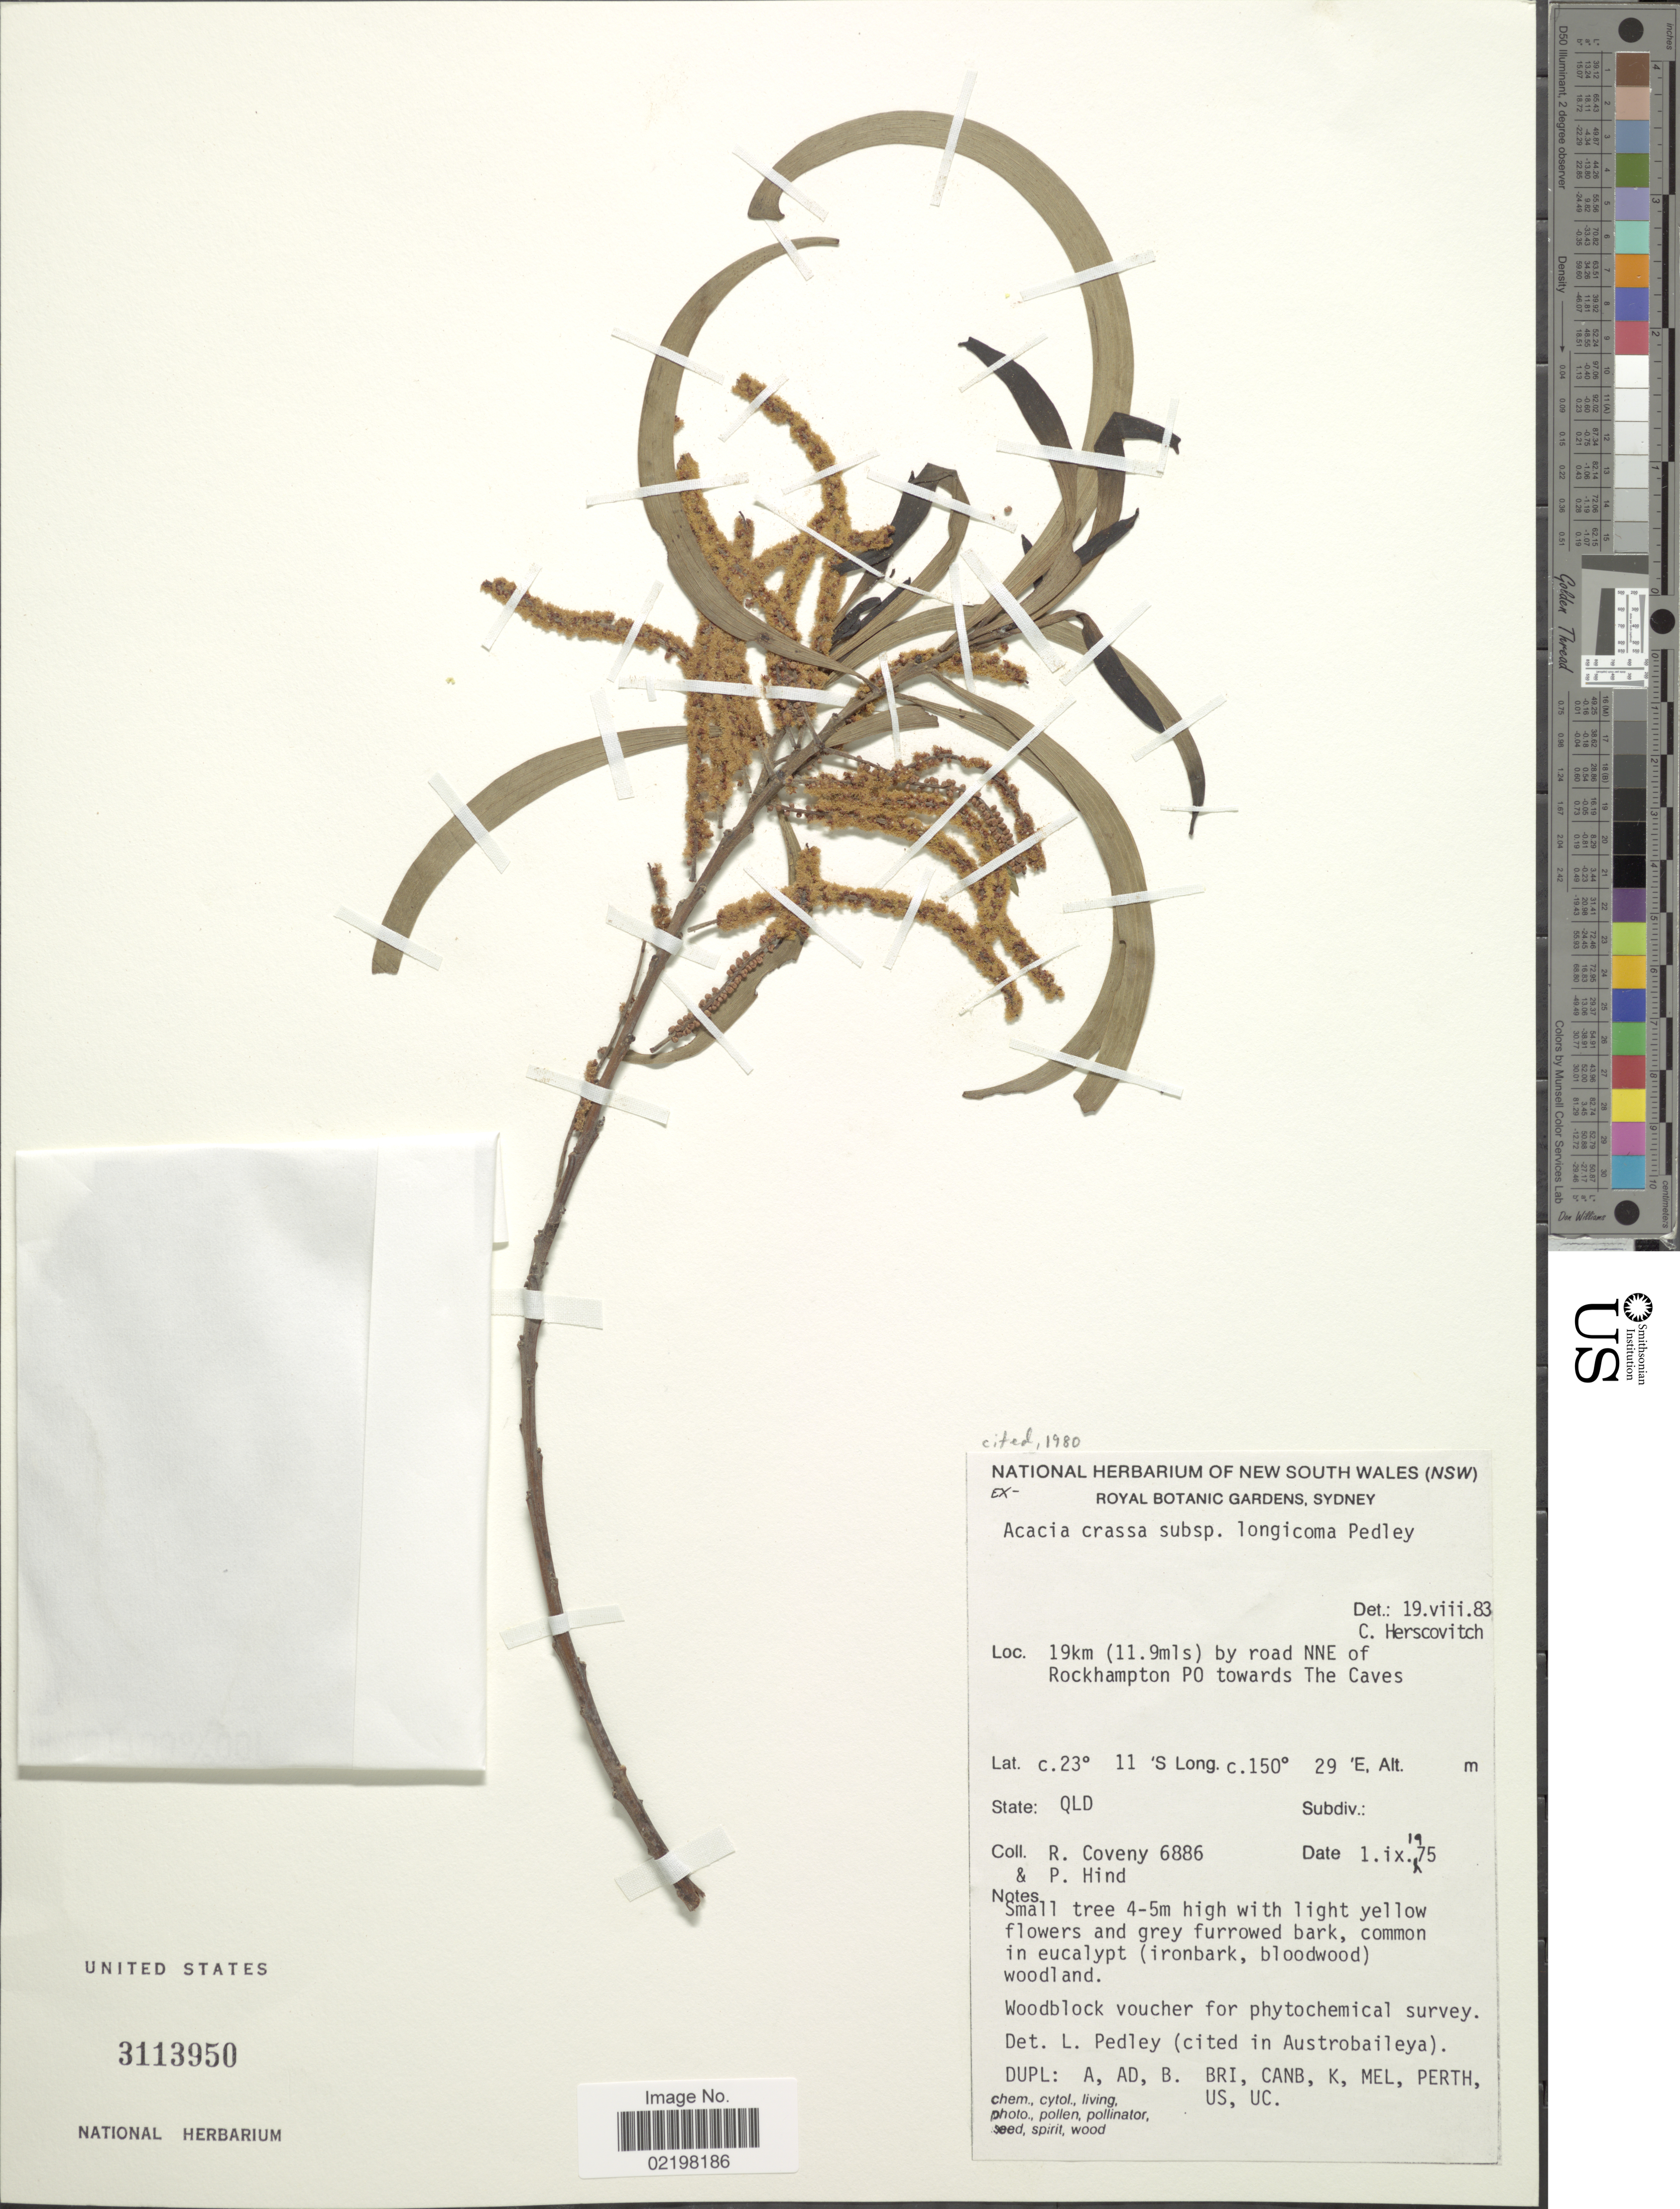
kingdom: Plantae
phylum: Tracheophyta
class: Magnoliopsida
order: Fabales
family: Fabaceae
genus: Acacia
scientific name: Acacia crassa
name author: Pedley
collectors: R. Coveny & P. Hind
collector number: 6886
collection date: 1975-09-01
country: Australia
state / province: Queensland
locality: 19km (11.9mls) by road NNE of Rockhampton PO towards The Caves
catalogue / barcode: US 3113950